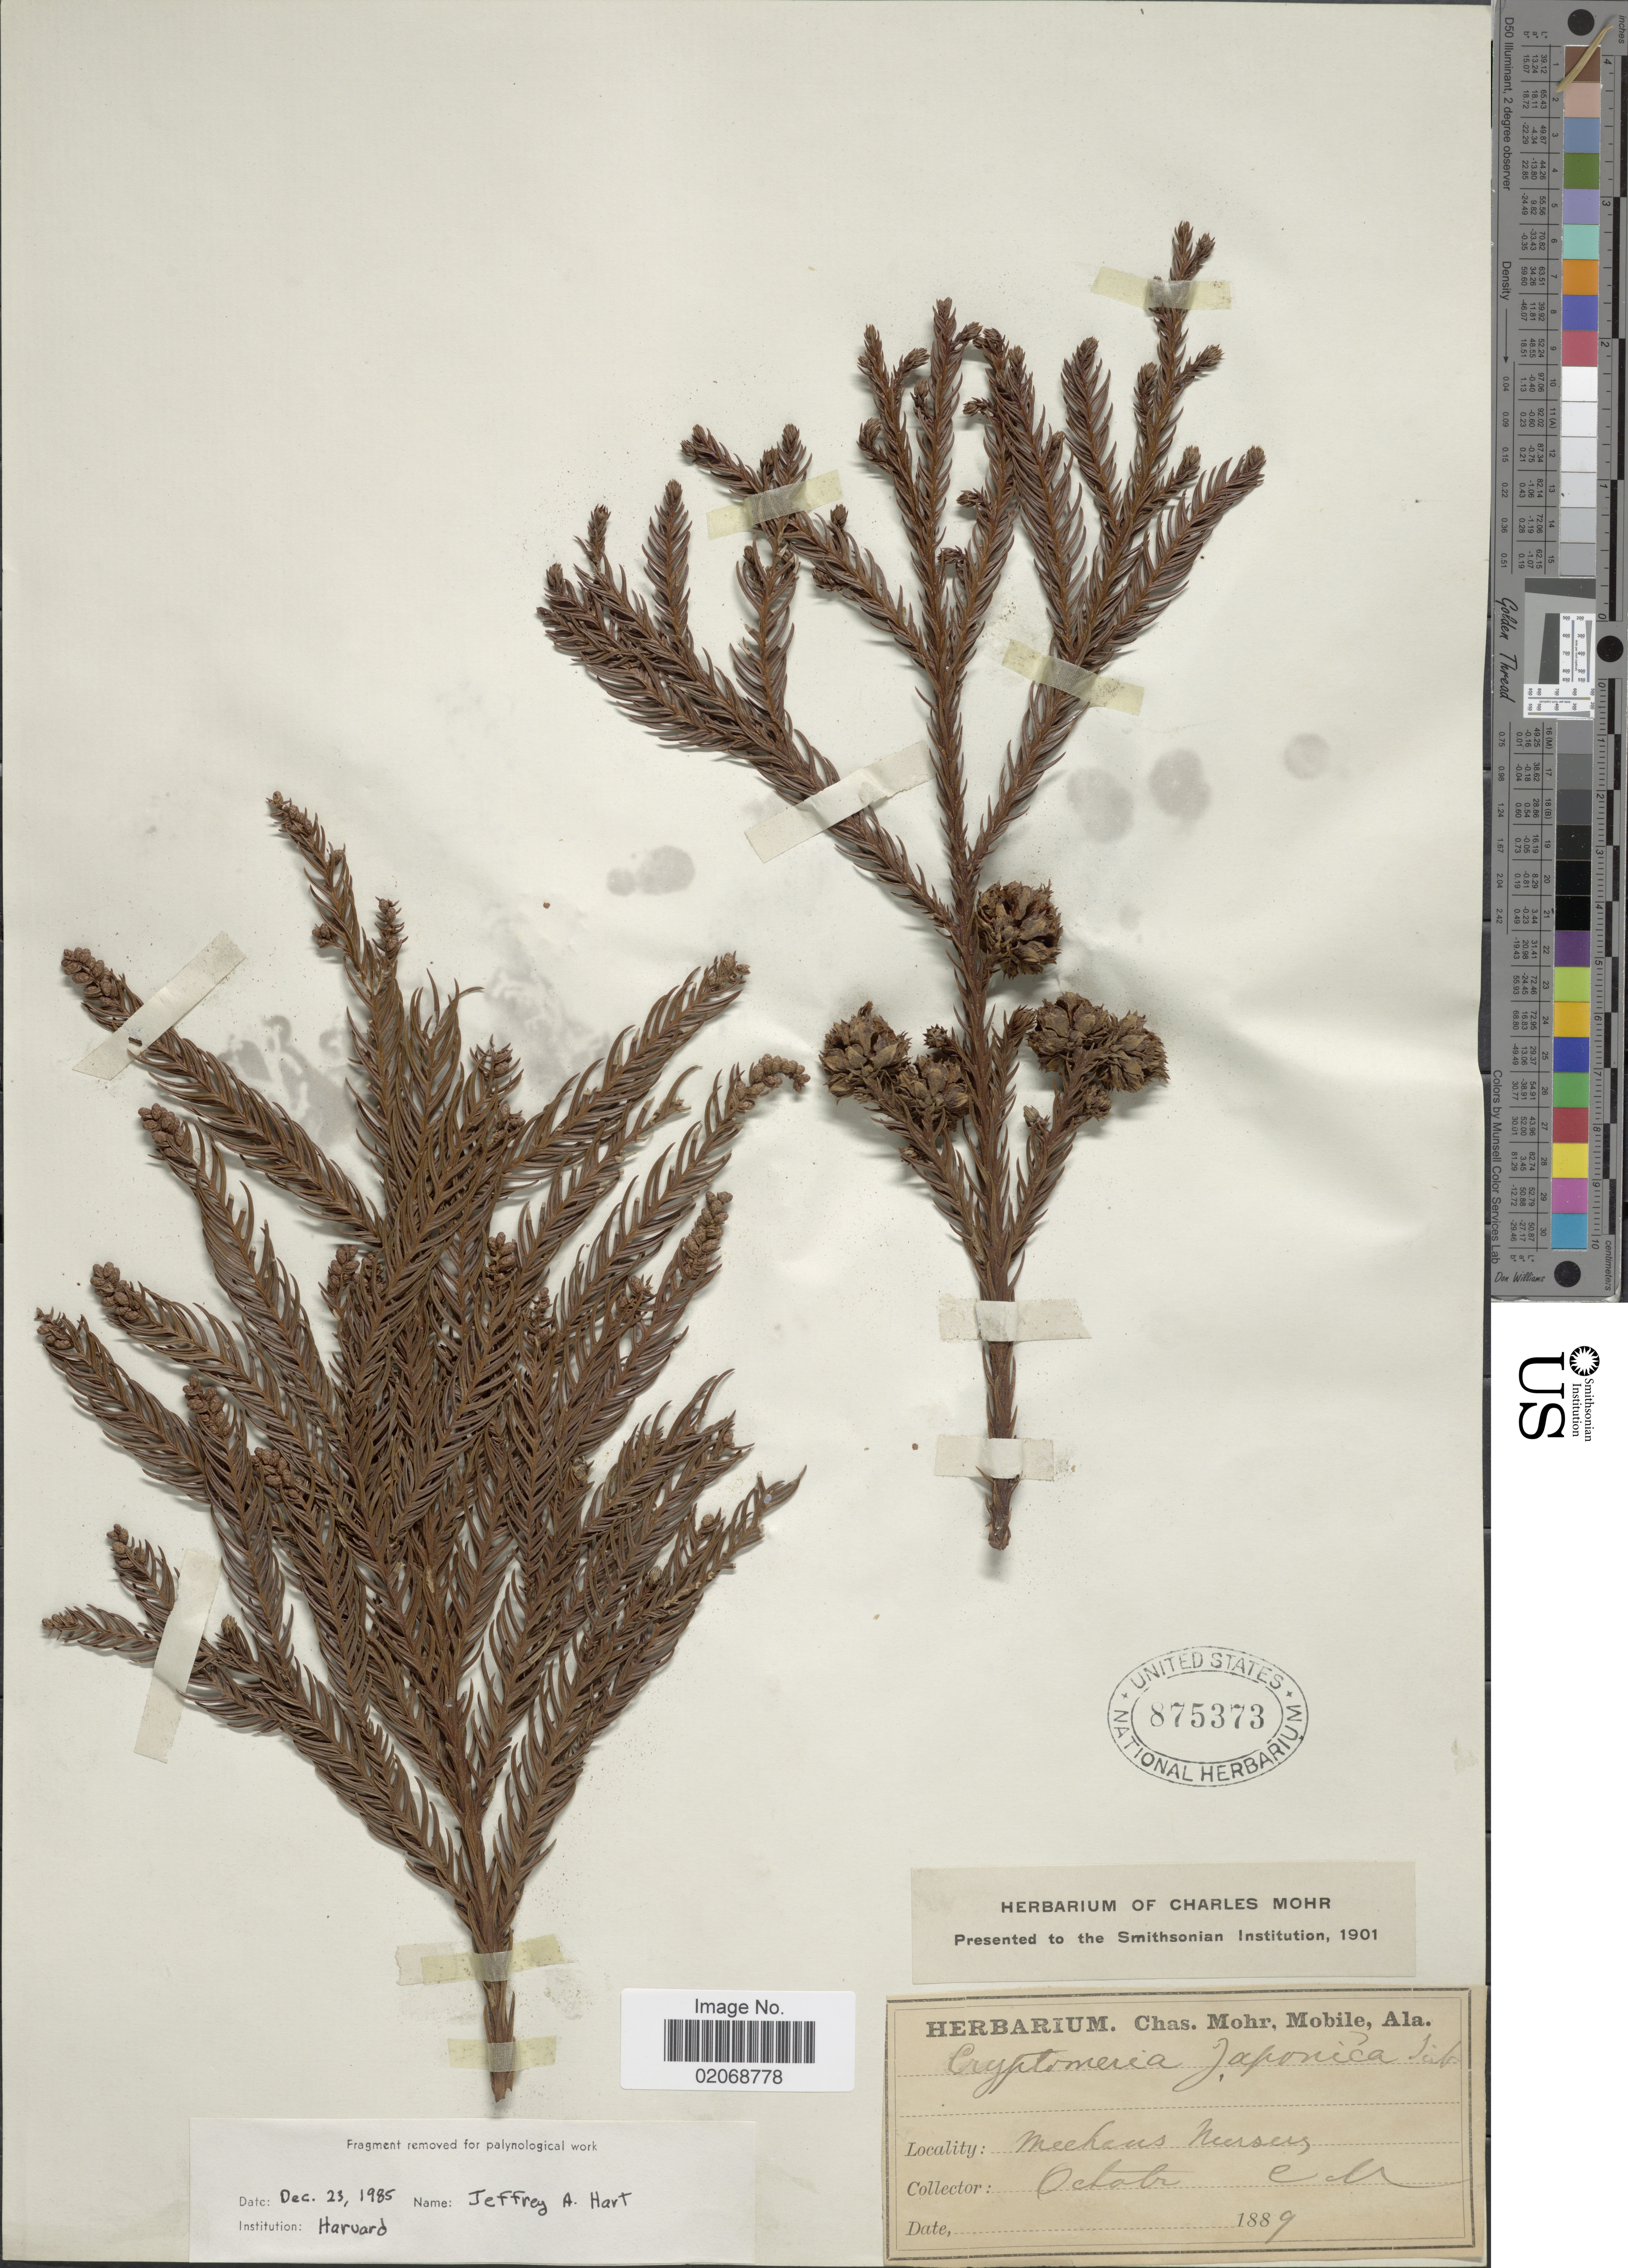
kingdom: Plantae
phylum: Tracheophyta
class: Pinopsida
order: Pinales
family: Cupressaceae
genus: Cryptomeria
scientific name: Cryptomeria japonica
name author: (Thunb. ex L. f.) D. Don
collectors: C. T. Mohr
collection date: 1889-10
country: United States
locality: Meehans Nursery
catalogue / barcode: US 875373